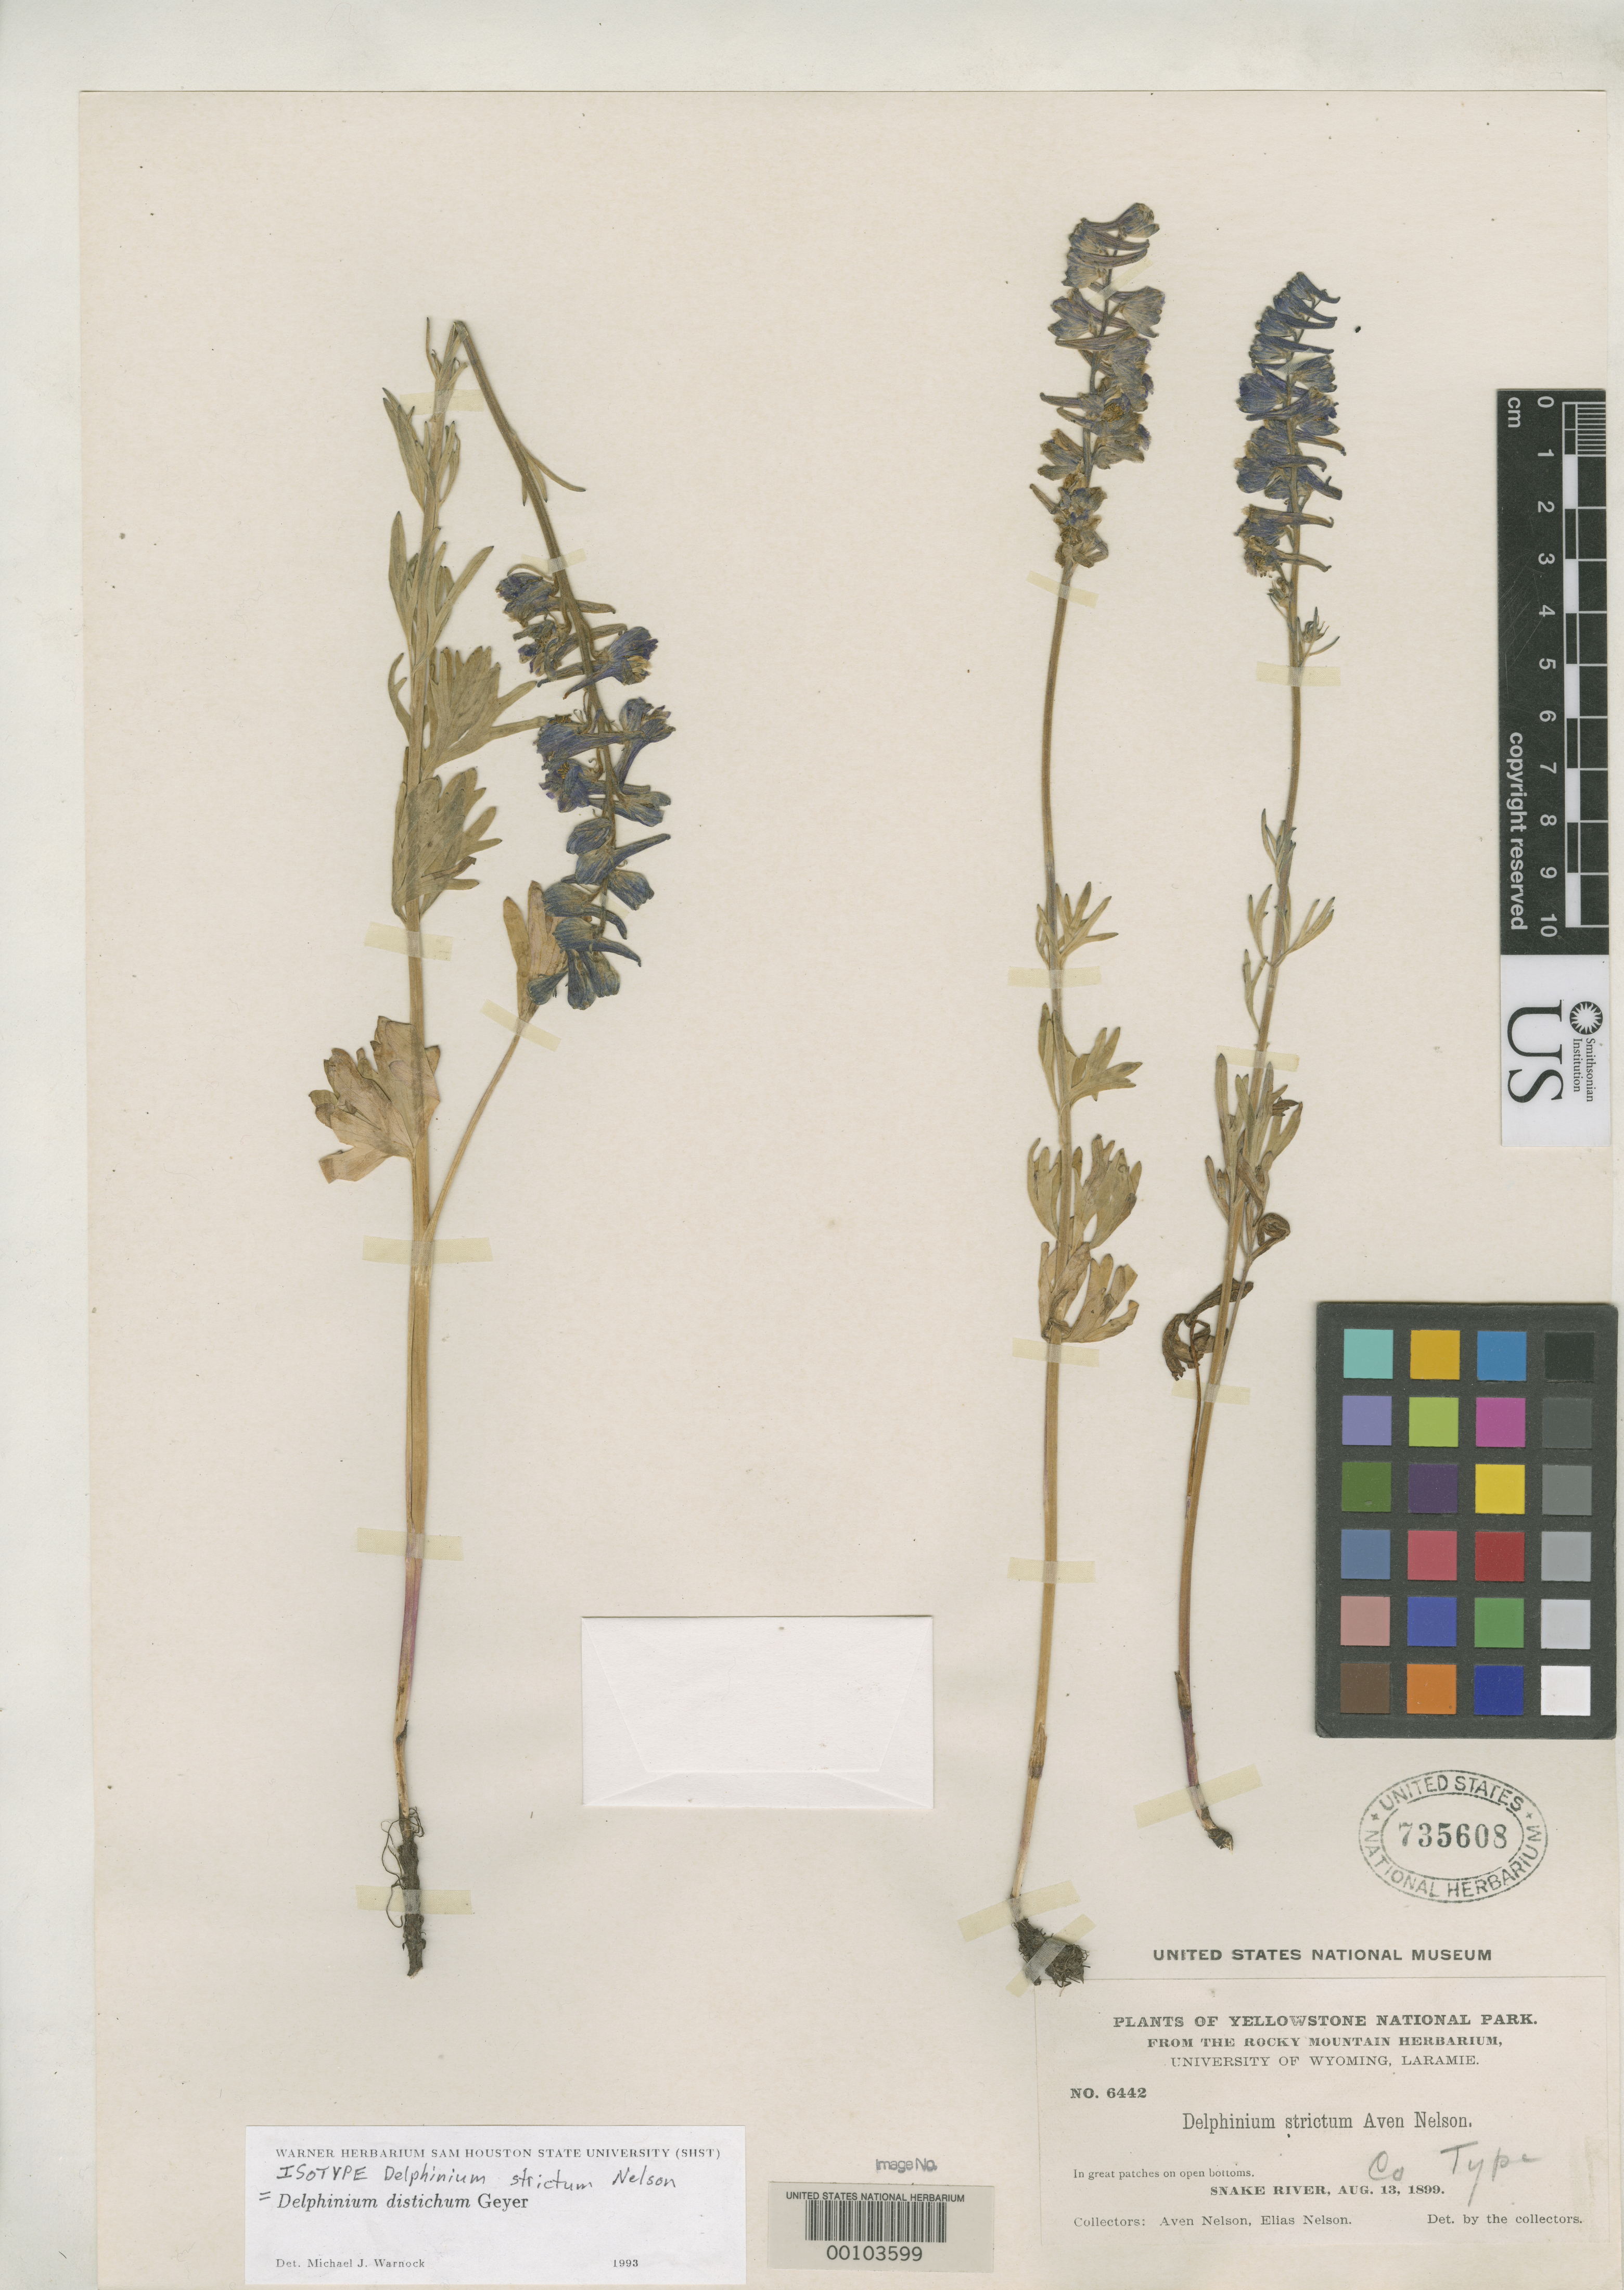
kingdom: Plantae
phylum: Tracheophyta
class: Magnoliopsida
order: Ranunculales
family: Ranunculaceae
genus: Delphinium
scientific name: Delphinium strictum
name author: A. Nelson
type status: Isotype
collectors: A. Nelson & E. Nelson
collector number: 6442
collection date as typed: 13 Aug 1899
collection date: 1899-08-13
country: United States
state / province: Wyoming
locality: Snake River.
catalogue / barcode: US 735608